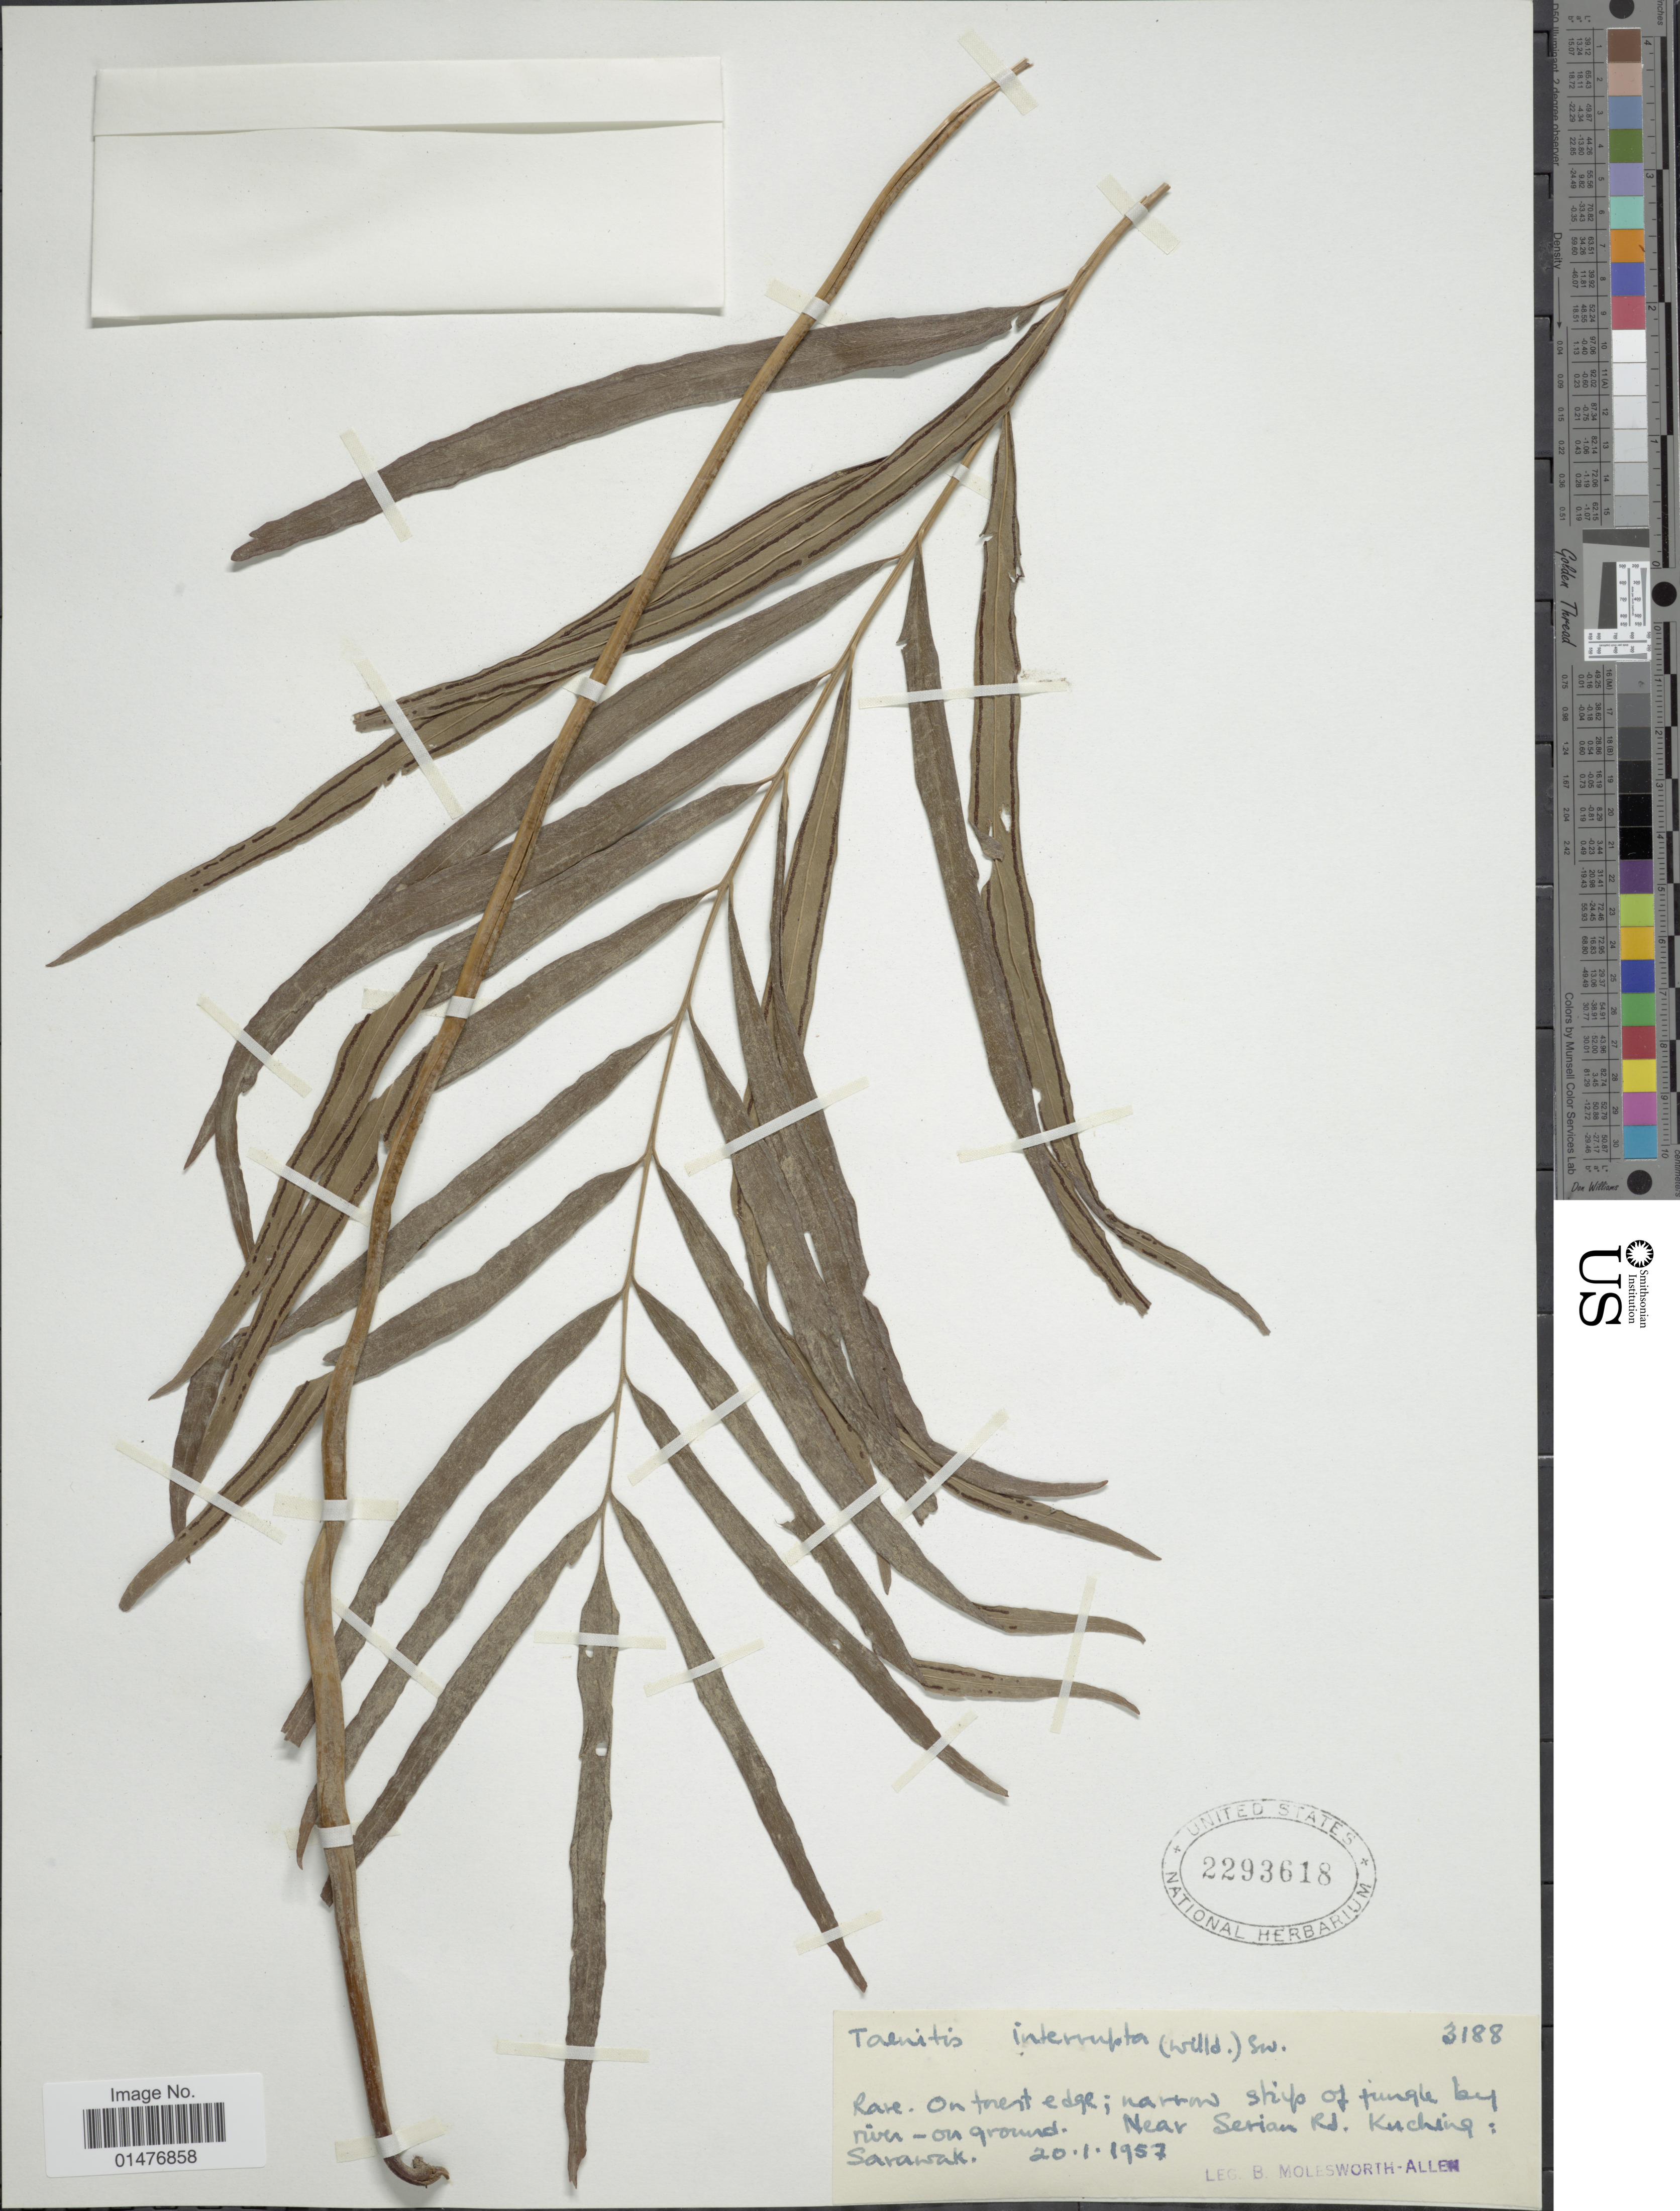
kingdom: Plantae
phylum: Tracheophyta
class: Polypodiopsida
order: Polypodiales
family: Pteridaceae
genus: Taenitis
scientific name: Taenitis interrupta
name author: Hook. & Grev.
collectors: B. E. G. Molesworth-Allen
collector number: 3188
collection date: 1957-01-20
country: Malaysia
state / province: Sarawak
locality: Near serian Rd. Kuching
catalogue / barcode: US 2293618